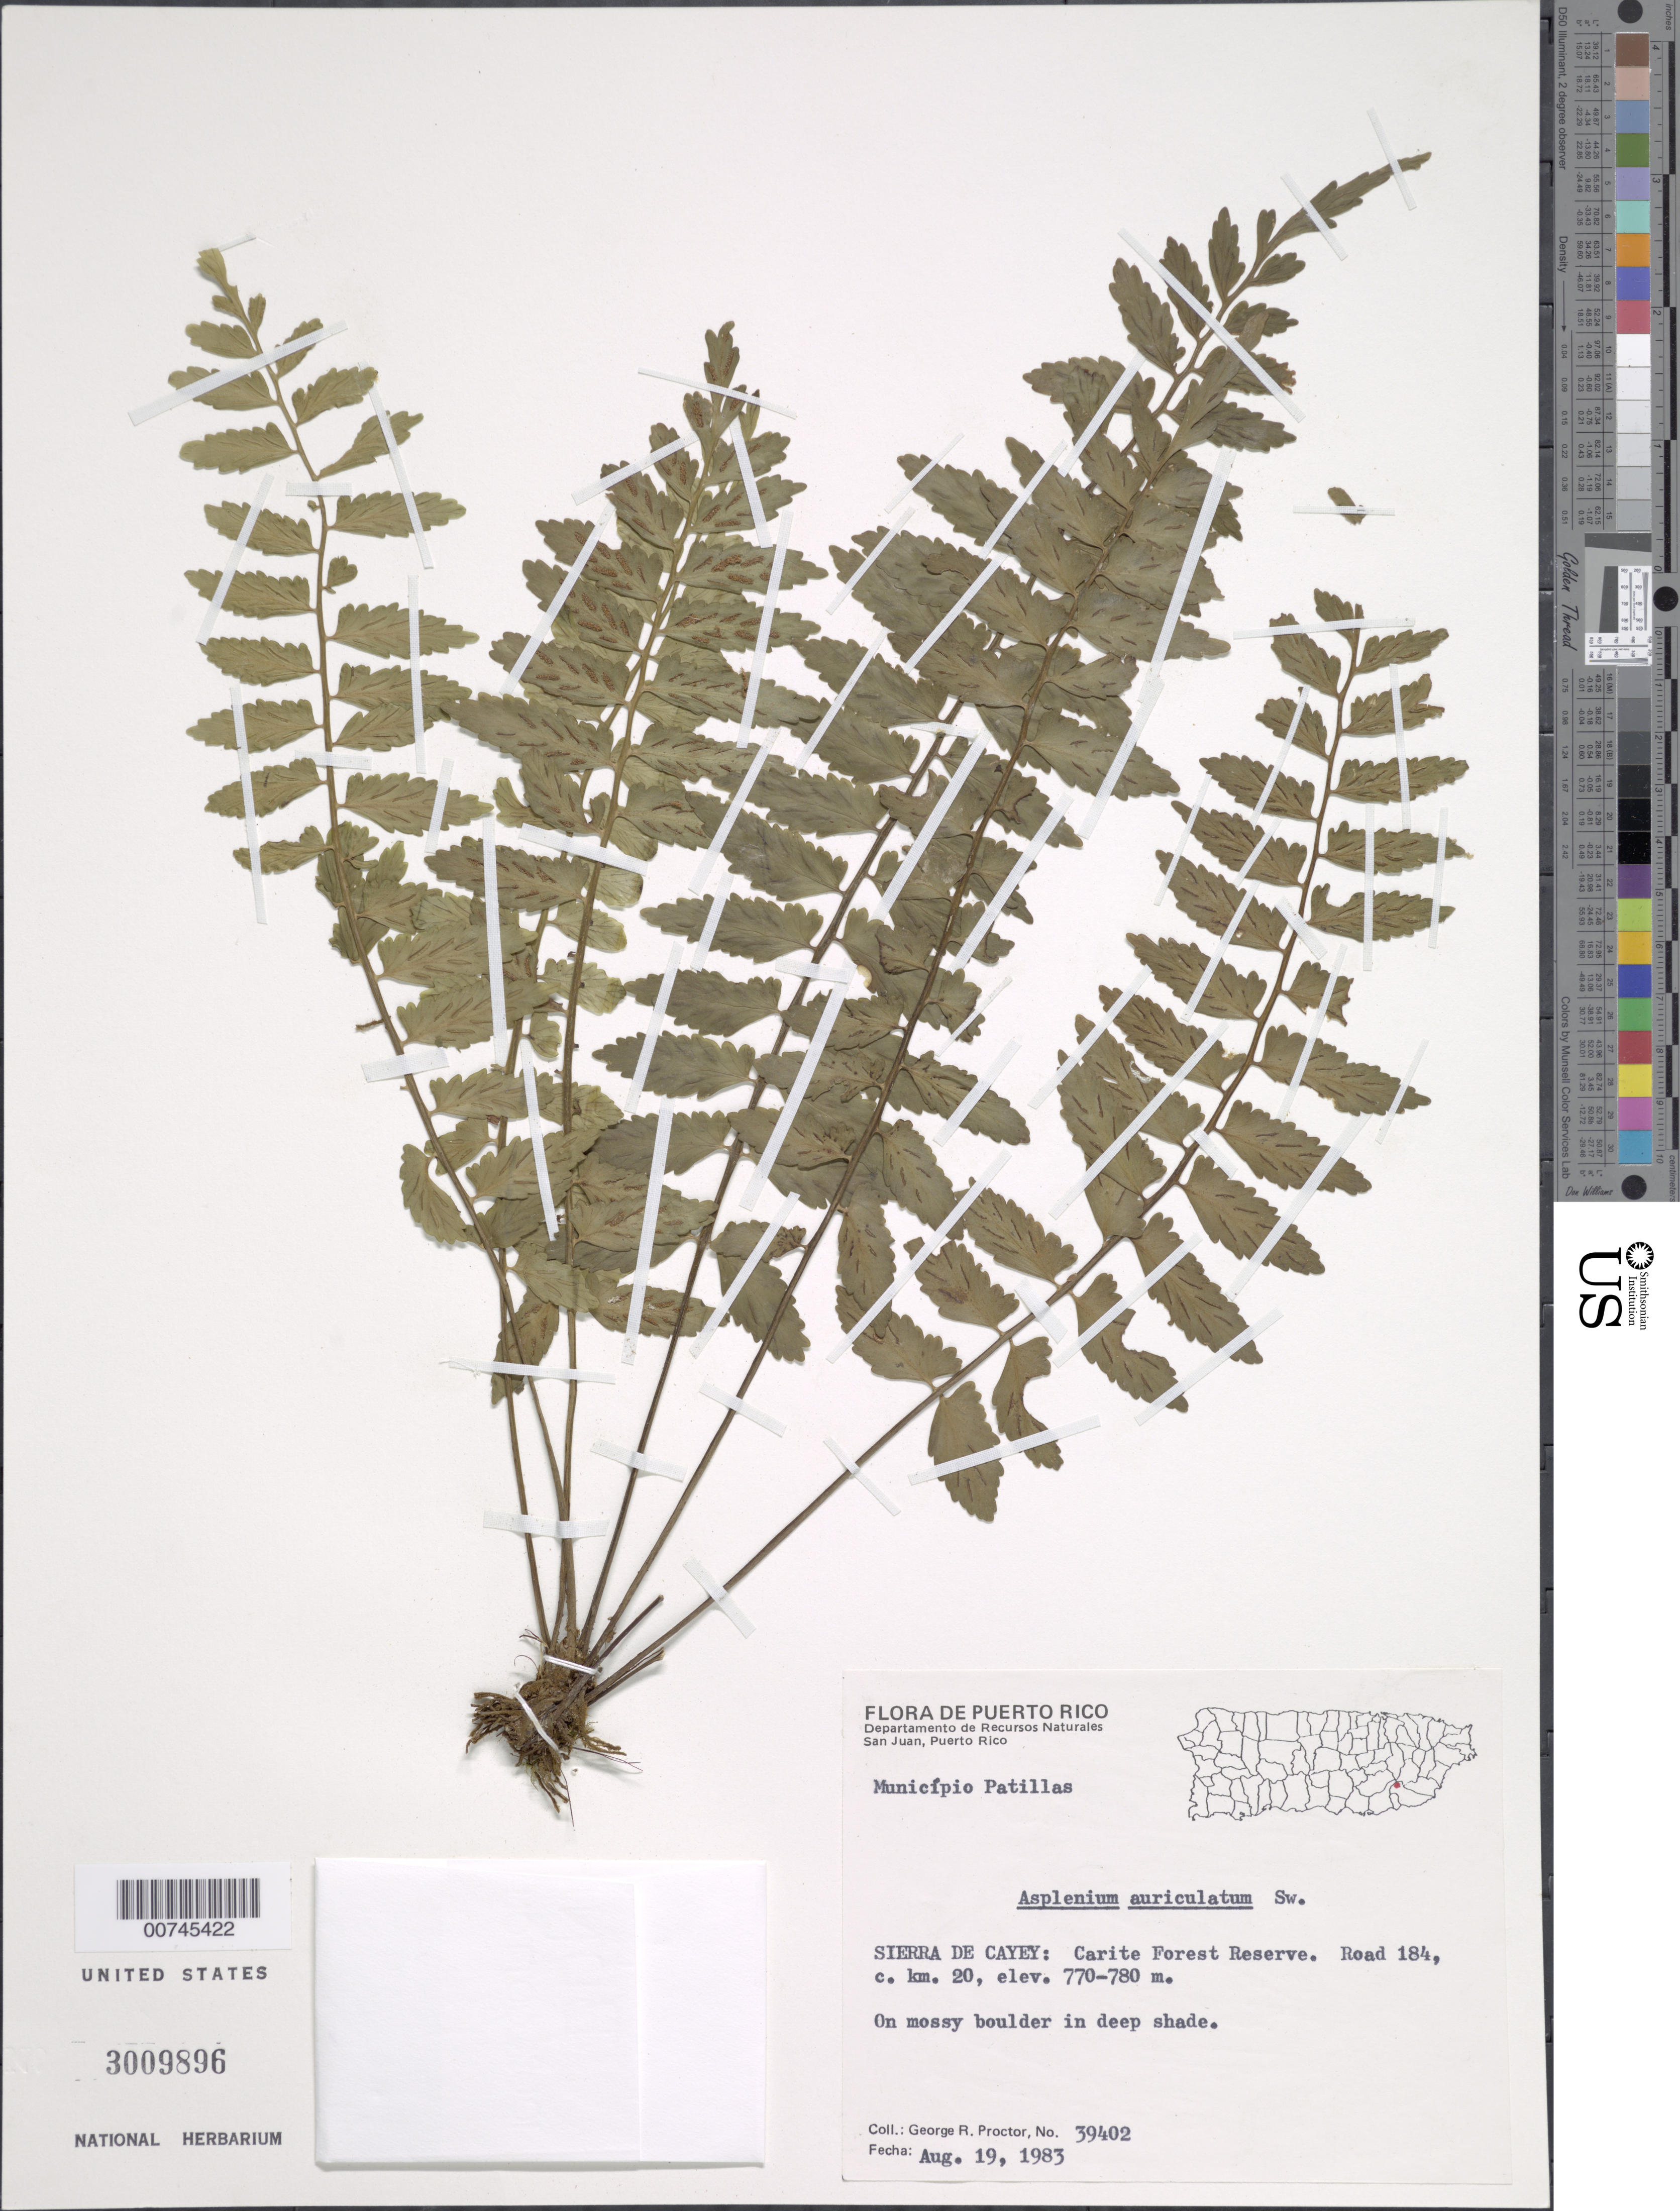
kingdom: Plantae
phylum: Tracheophyta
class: Polypodiopsida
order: Polypodiales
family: Aspleniaceae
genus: Asplenium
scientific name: Asplenium auriculatum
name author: Sw.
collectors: G. R. Proctor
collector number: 39402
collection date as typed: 19 Aug 1983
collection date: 1983-08-19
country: Puerto Rico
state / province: Río Grande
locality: Sierra de cayey: Carite Forest reserve. Road 184, c. km 20. Municipio Patillas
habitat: On mossy boulder in deep shade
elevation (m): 770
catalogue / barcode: US 3009896